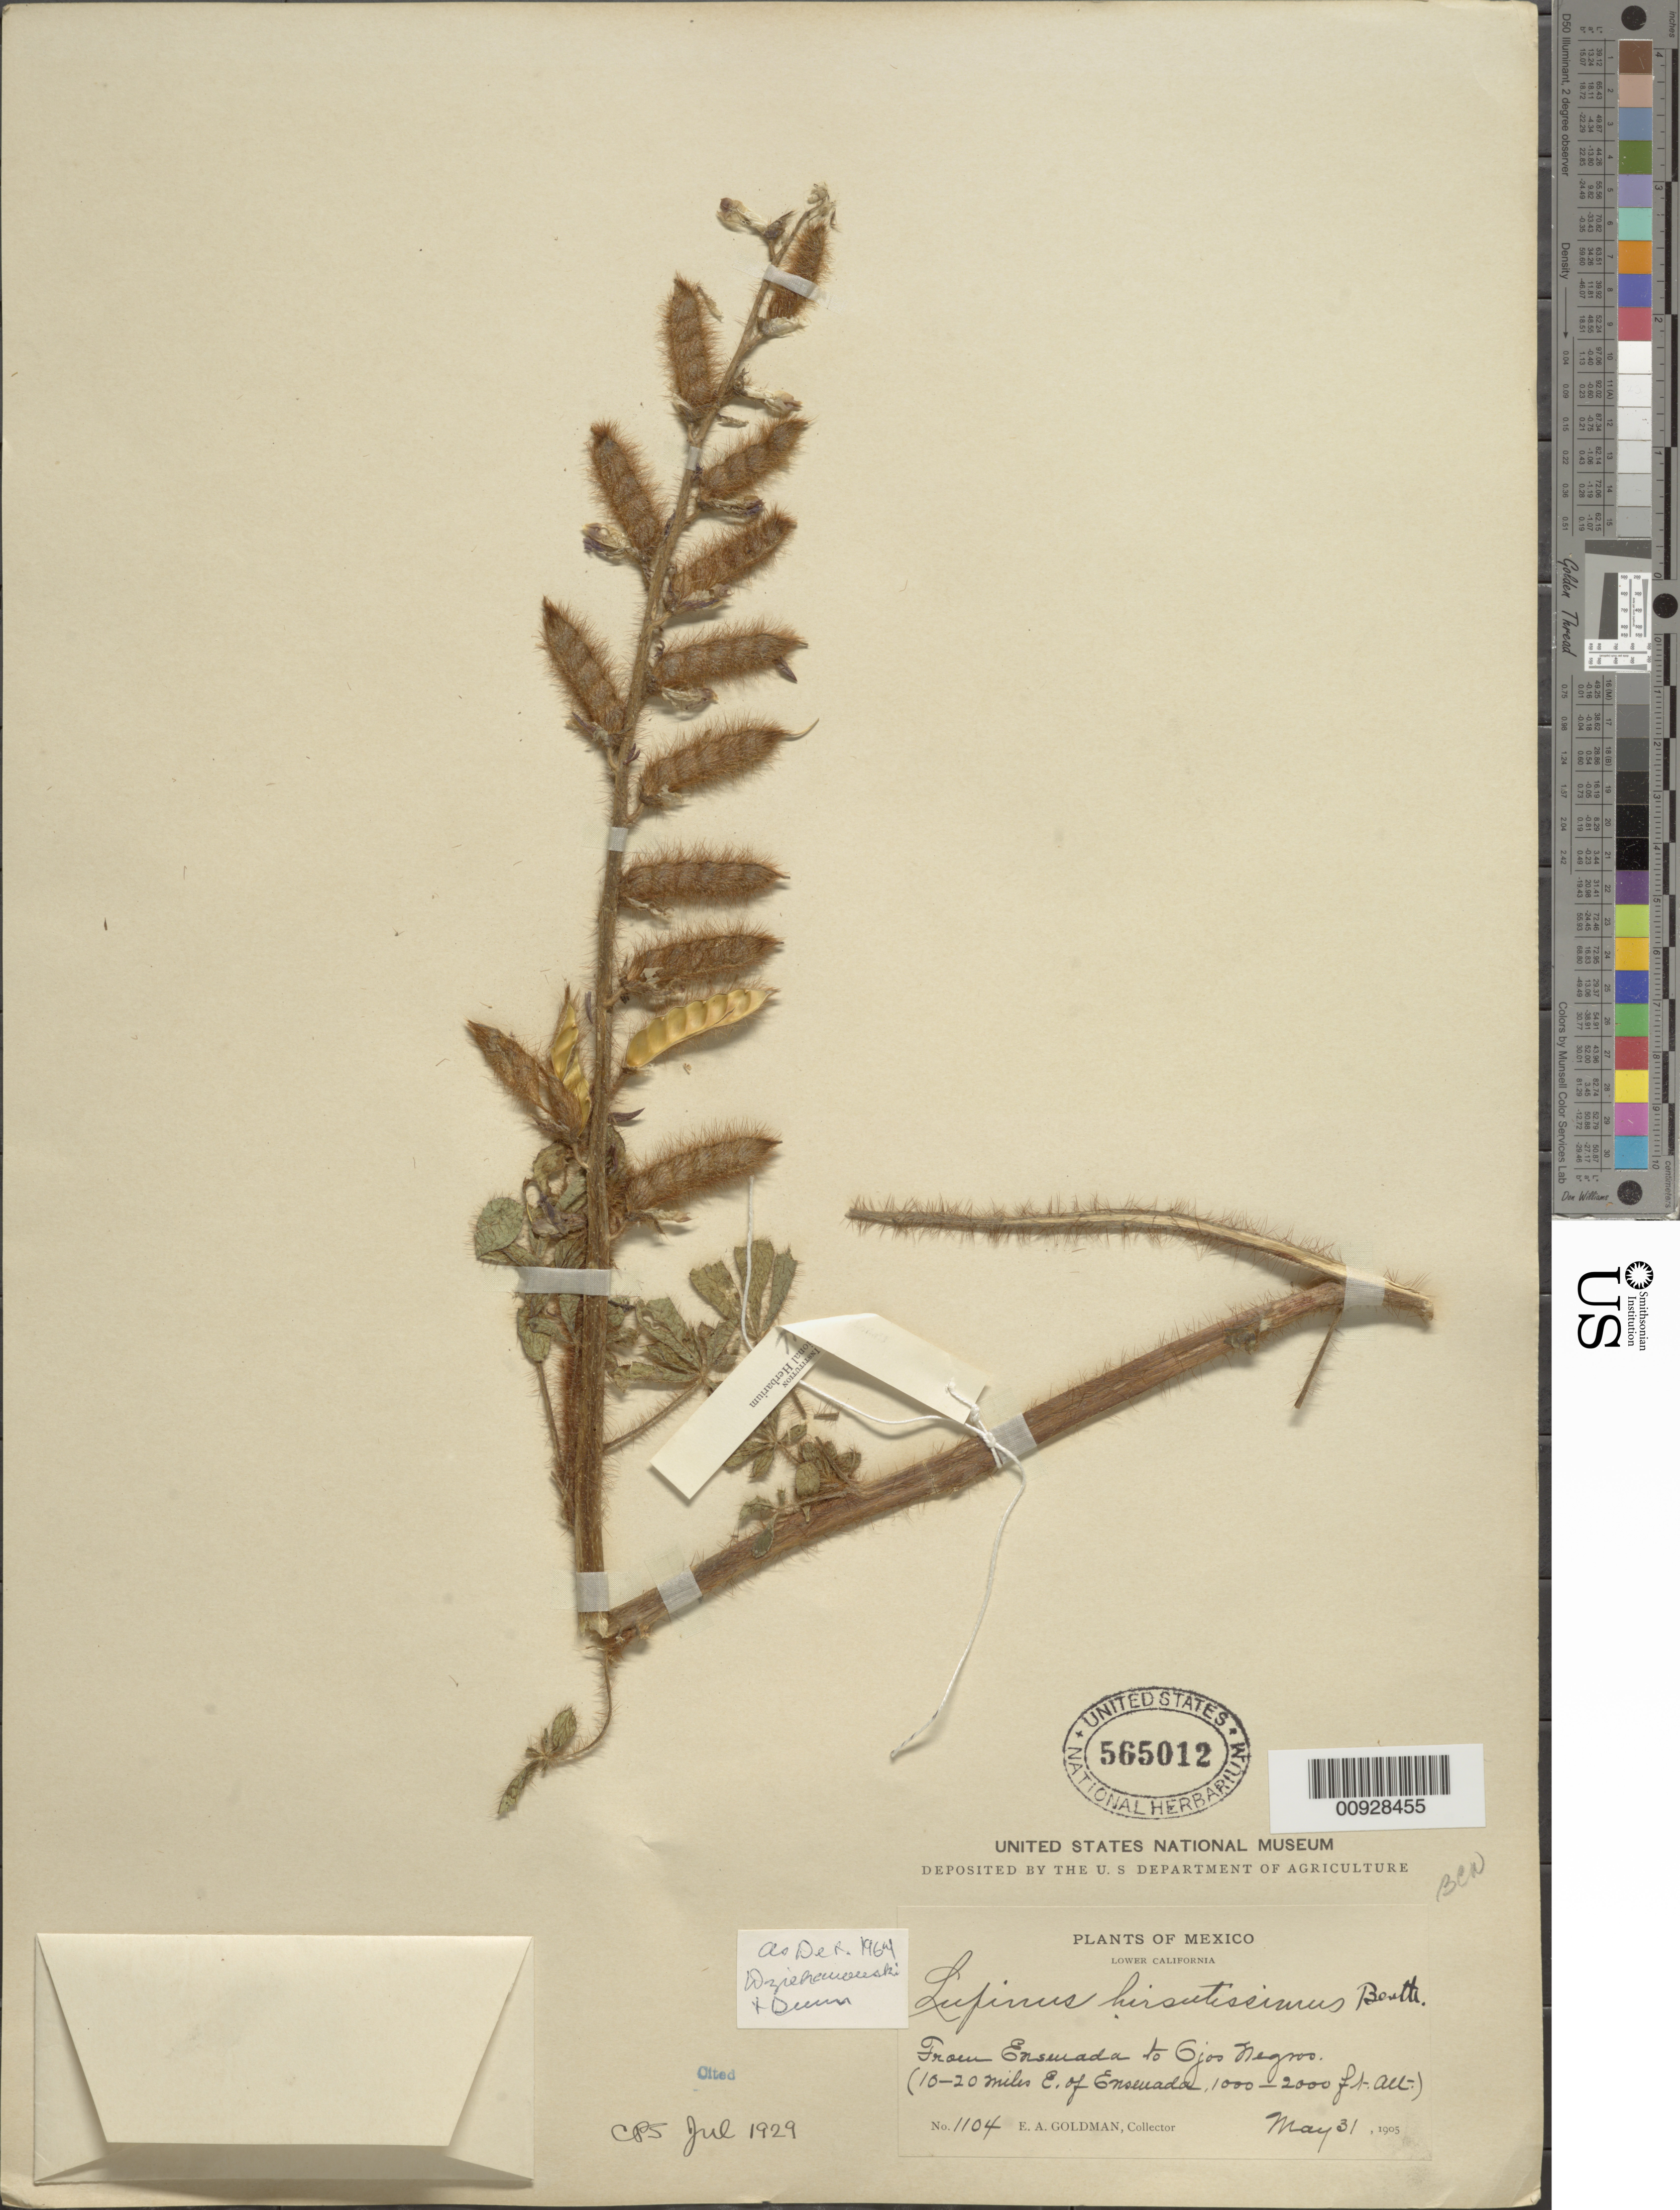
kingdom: Plantae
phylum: Tracheophyta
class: Magnoliopsida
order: Fabales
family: Fabaceae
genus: Lupinus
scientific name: Lupinus hirsutissimus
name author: Benth.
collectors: E. A. Goldman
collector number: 1104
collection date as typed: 31 May 1905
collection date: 1905-05-31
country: Mexico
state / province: Baja California Norte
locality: From Ensenada to Ojos Negros (10-20 miles E of Ensenada).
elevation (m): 305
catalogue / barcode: US 565012